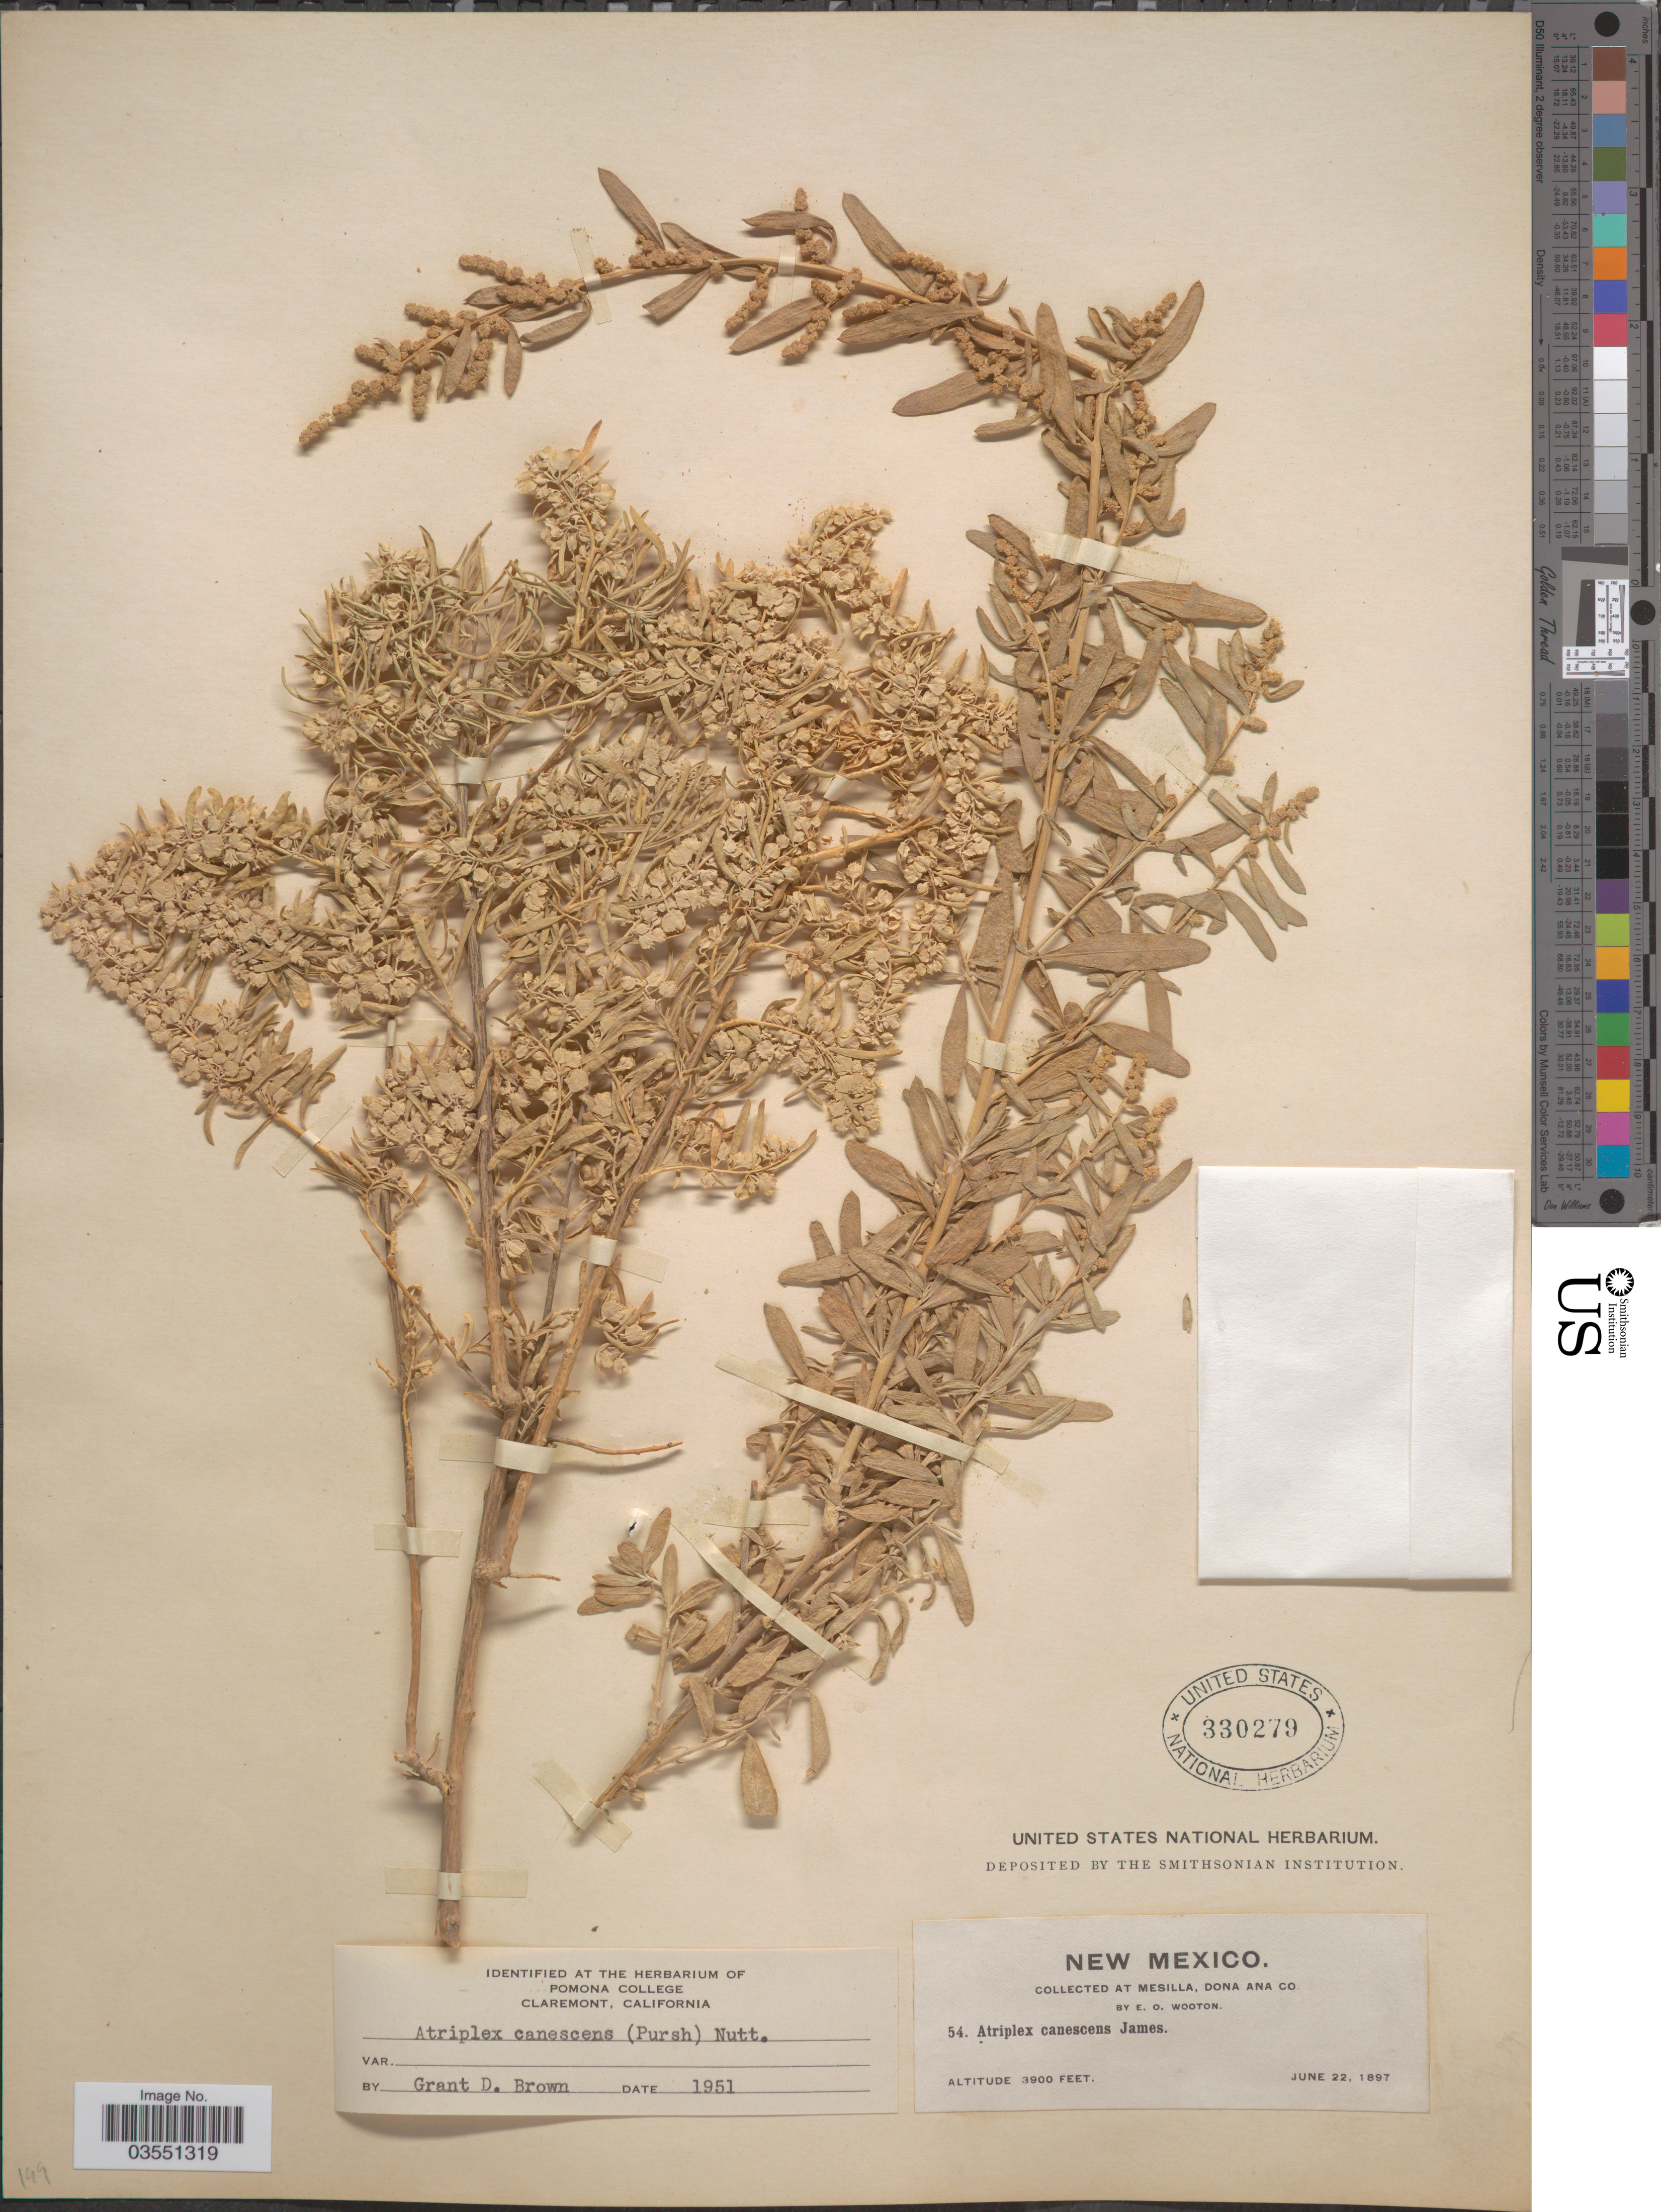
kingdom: Plantae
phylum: Tracheophyta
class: Magnoliopsida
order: Caryophyllales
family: Amaranthaceae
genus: Atriplex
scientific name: Atriplex canescens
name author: (Pursh) Nutt.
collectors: E. O. Wooton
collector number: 54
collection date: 1897-06-22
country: United States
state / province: New Mexico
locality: At Mesilla, Dona Ana Co.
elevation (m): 1189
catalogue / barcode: US 330279